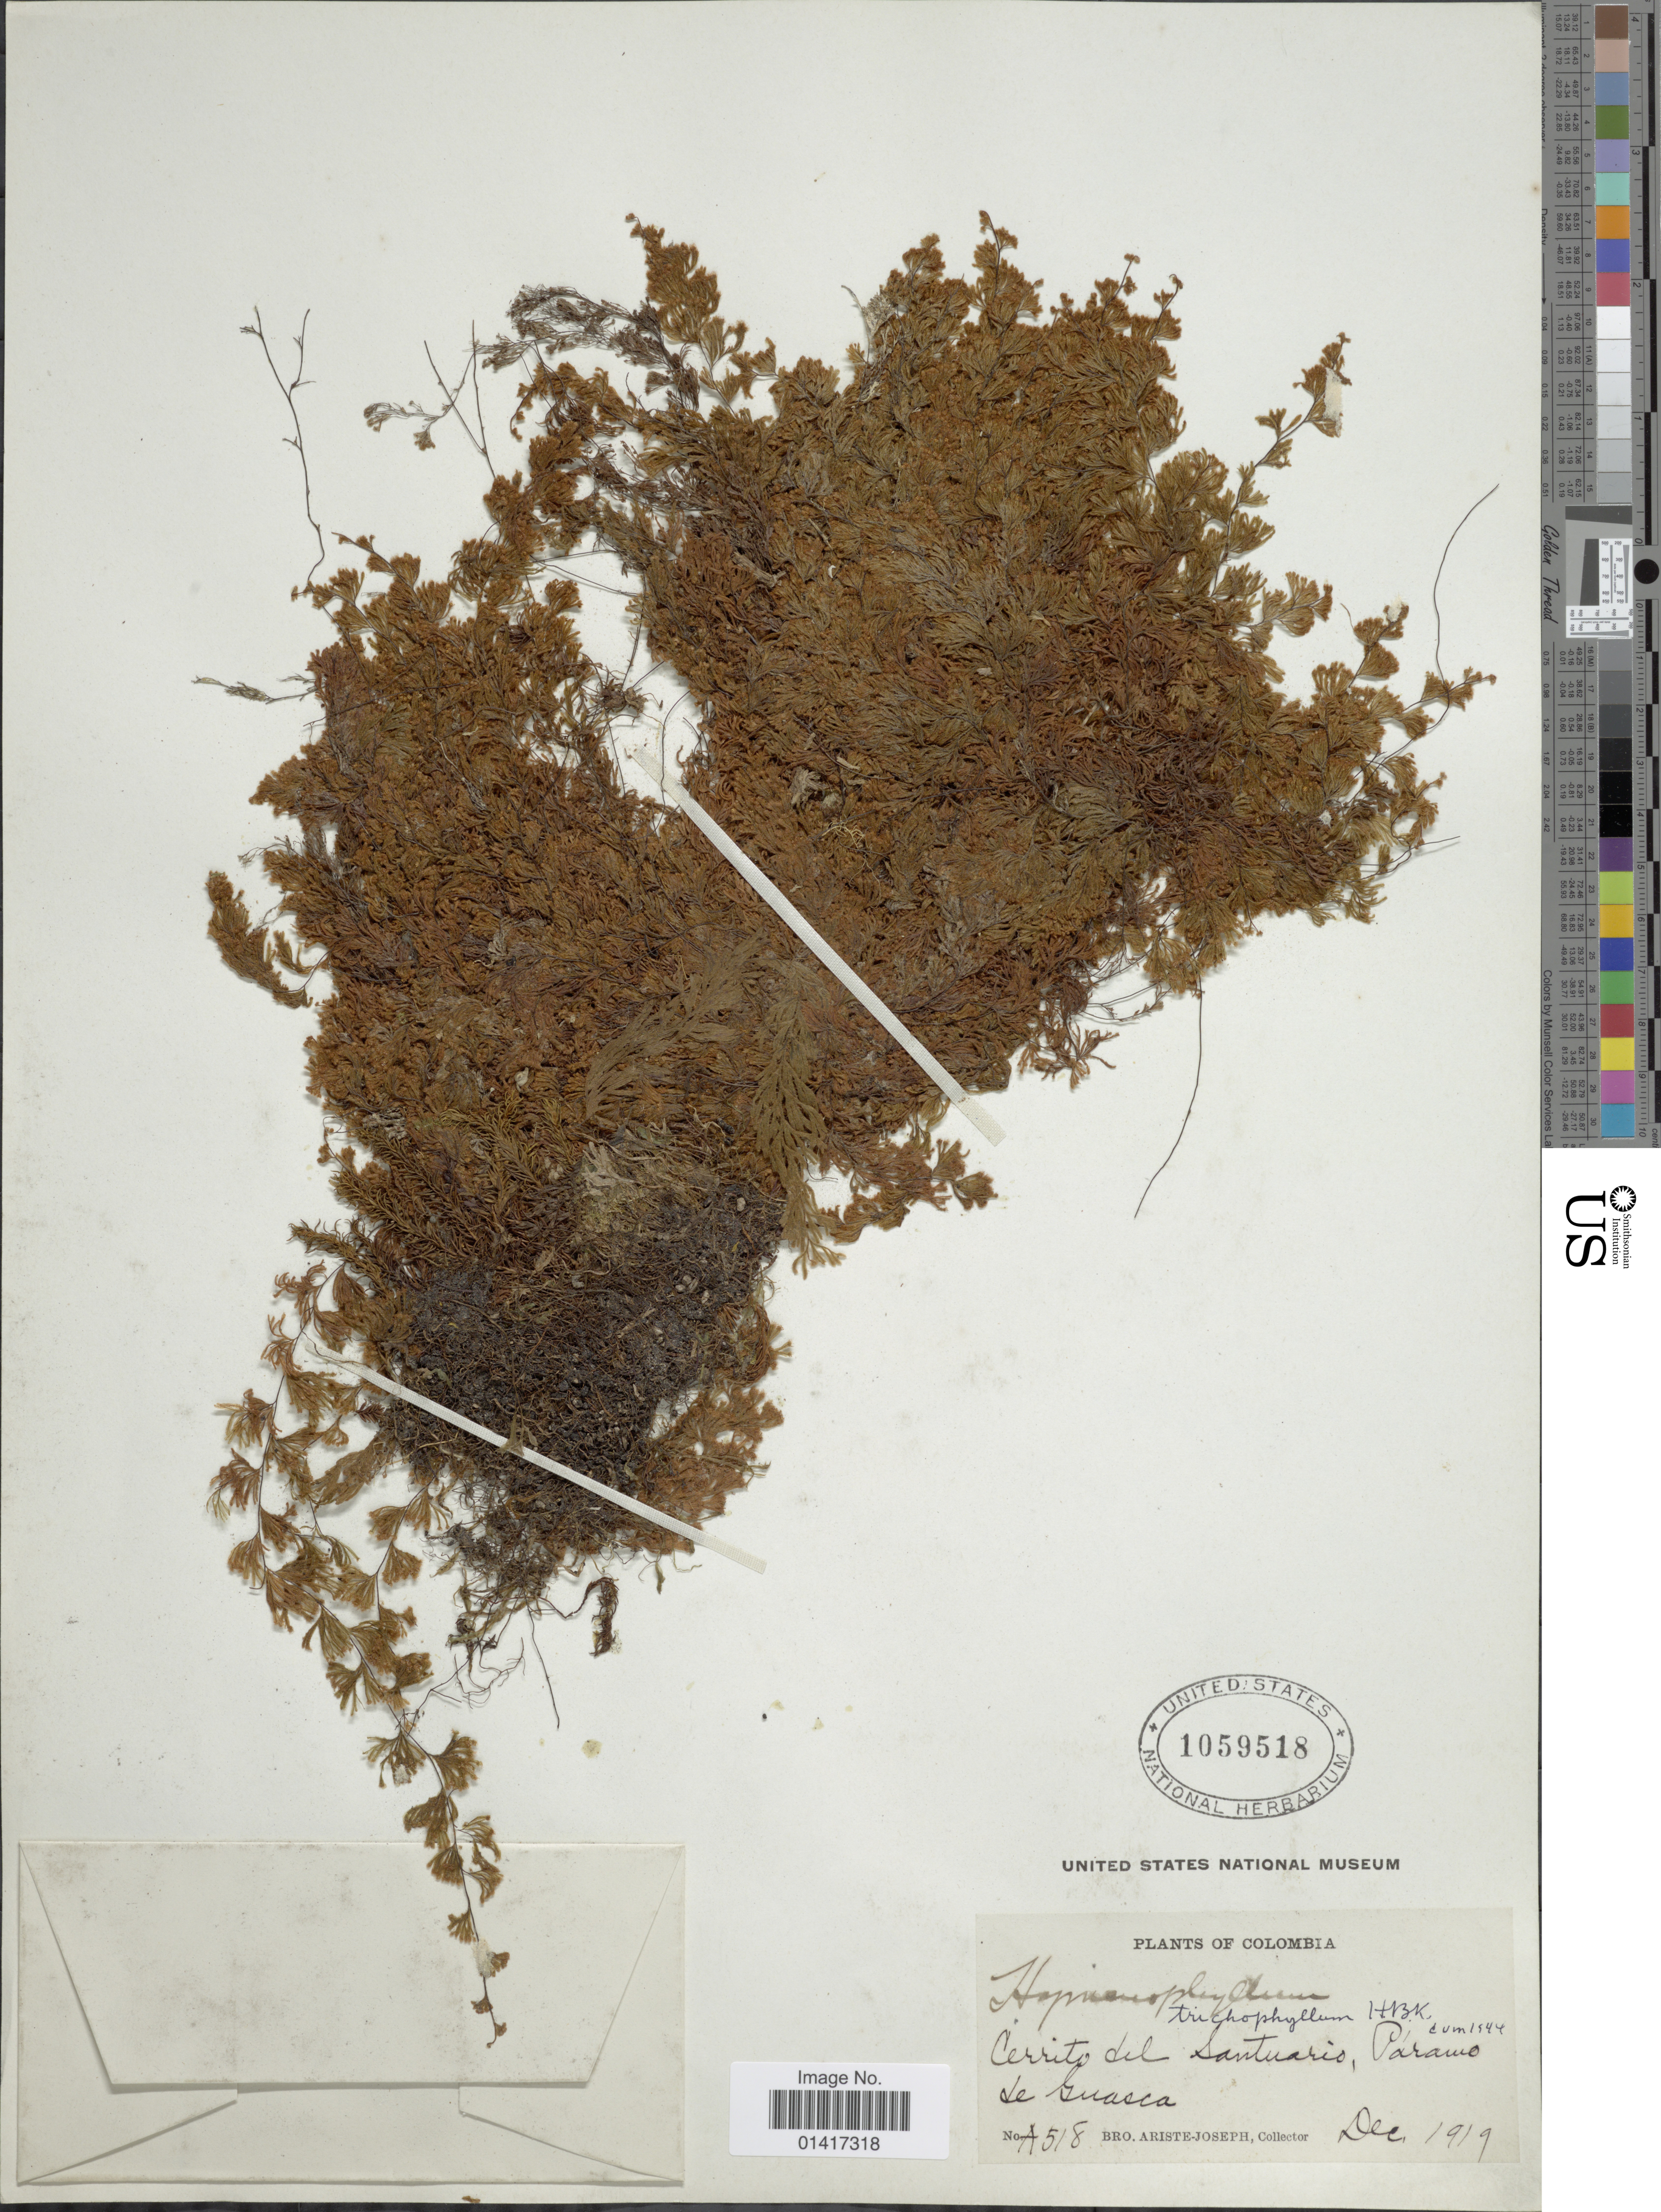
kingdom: Plantae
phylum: Tracheophyta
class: Polypodiopsida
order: Hymenophyllales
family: Hymenophyllaceae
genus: Hymenophyllum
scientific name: Hymenophyllum trichophyllum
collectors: Bro. Ariste-Joseph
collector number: A518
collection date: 1919-12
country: Colombia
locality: Cerrito del Sanruaris, Paramo Le Guasca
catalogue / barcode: US 1059518